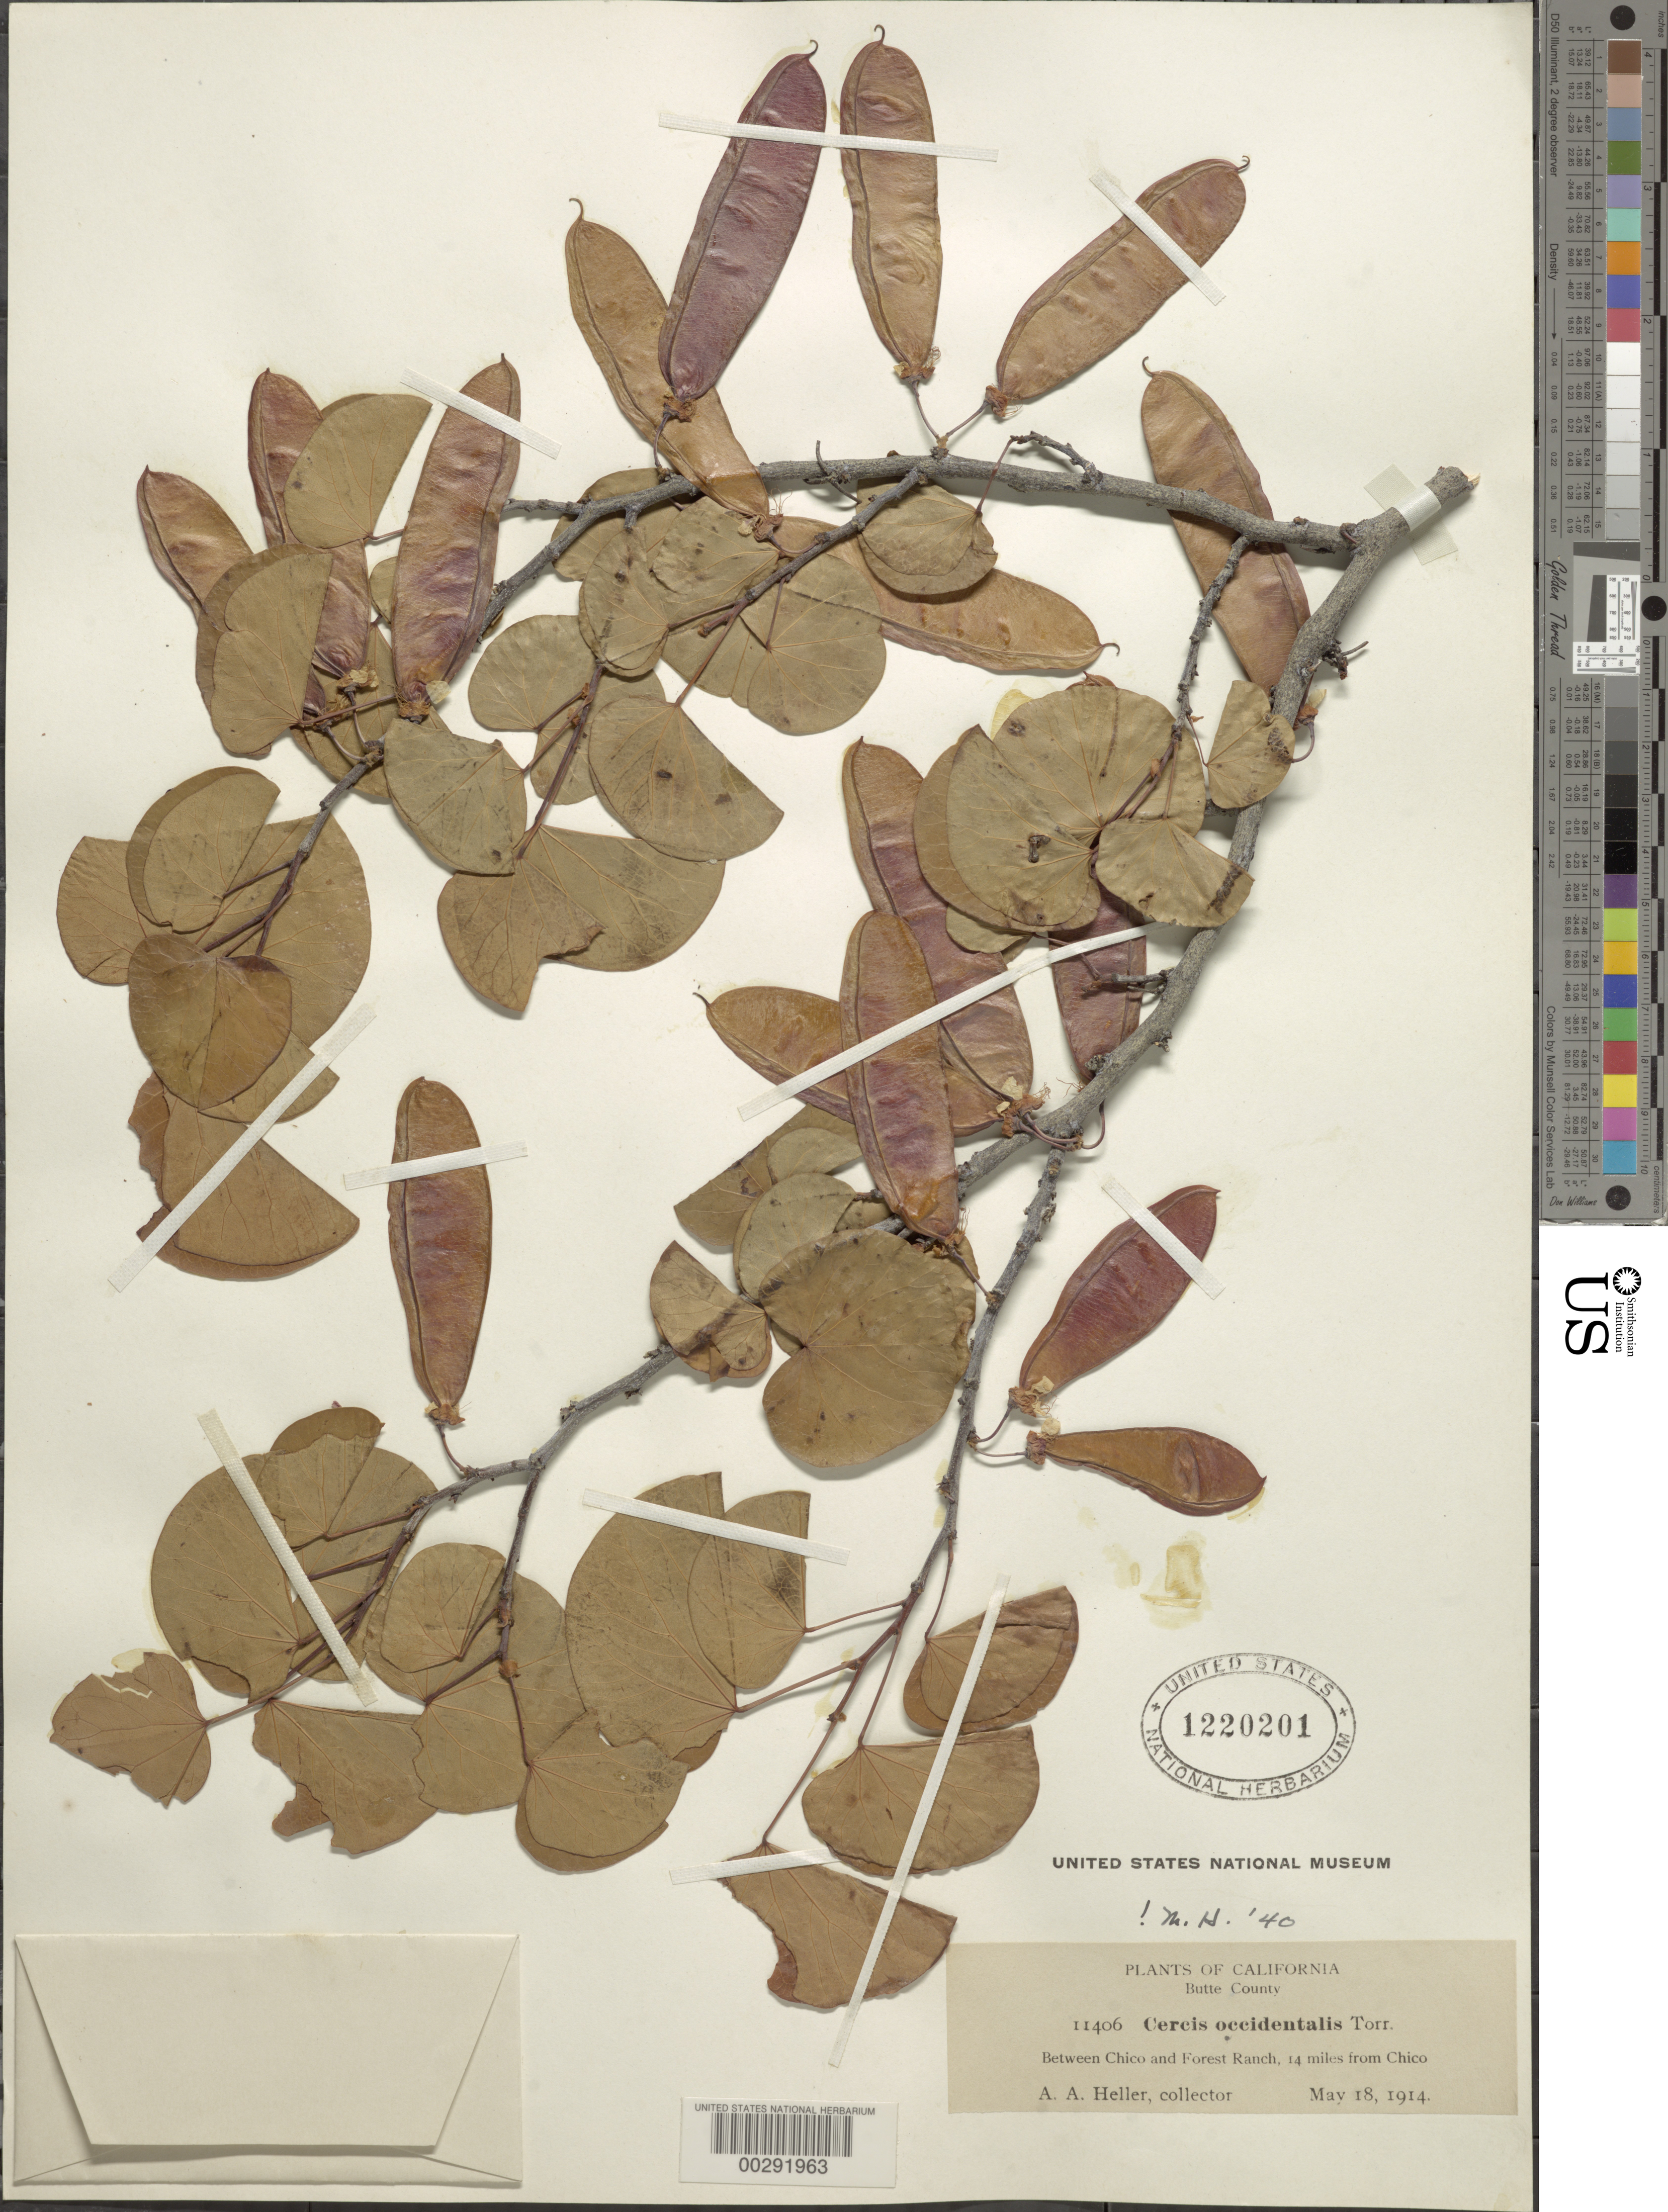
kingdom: Plantae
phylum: Tracheophyta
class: Magnoliopsida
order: Fabales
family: Fabaceae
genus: Cercis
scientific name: Cercis occidentalis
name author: Torr. ex A. Gray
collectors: A. A. Heller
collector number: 11406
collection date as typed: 18 May 1914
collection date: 1914-05-18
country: United States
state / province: California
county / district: Butte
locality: Between chico and forest ranch, 14 mi from chico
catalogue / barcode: US 1220201